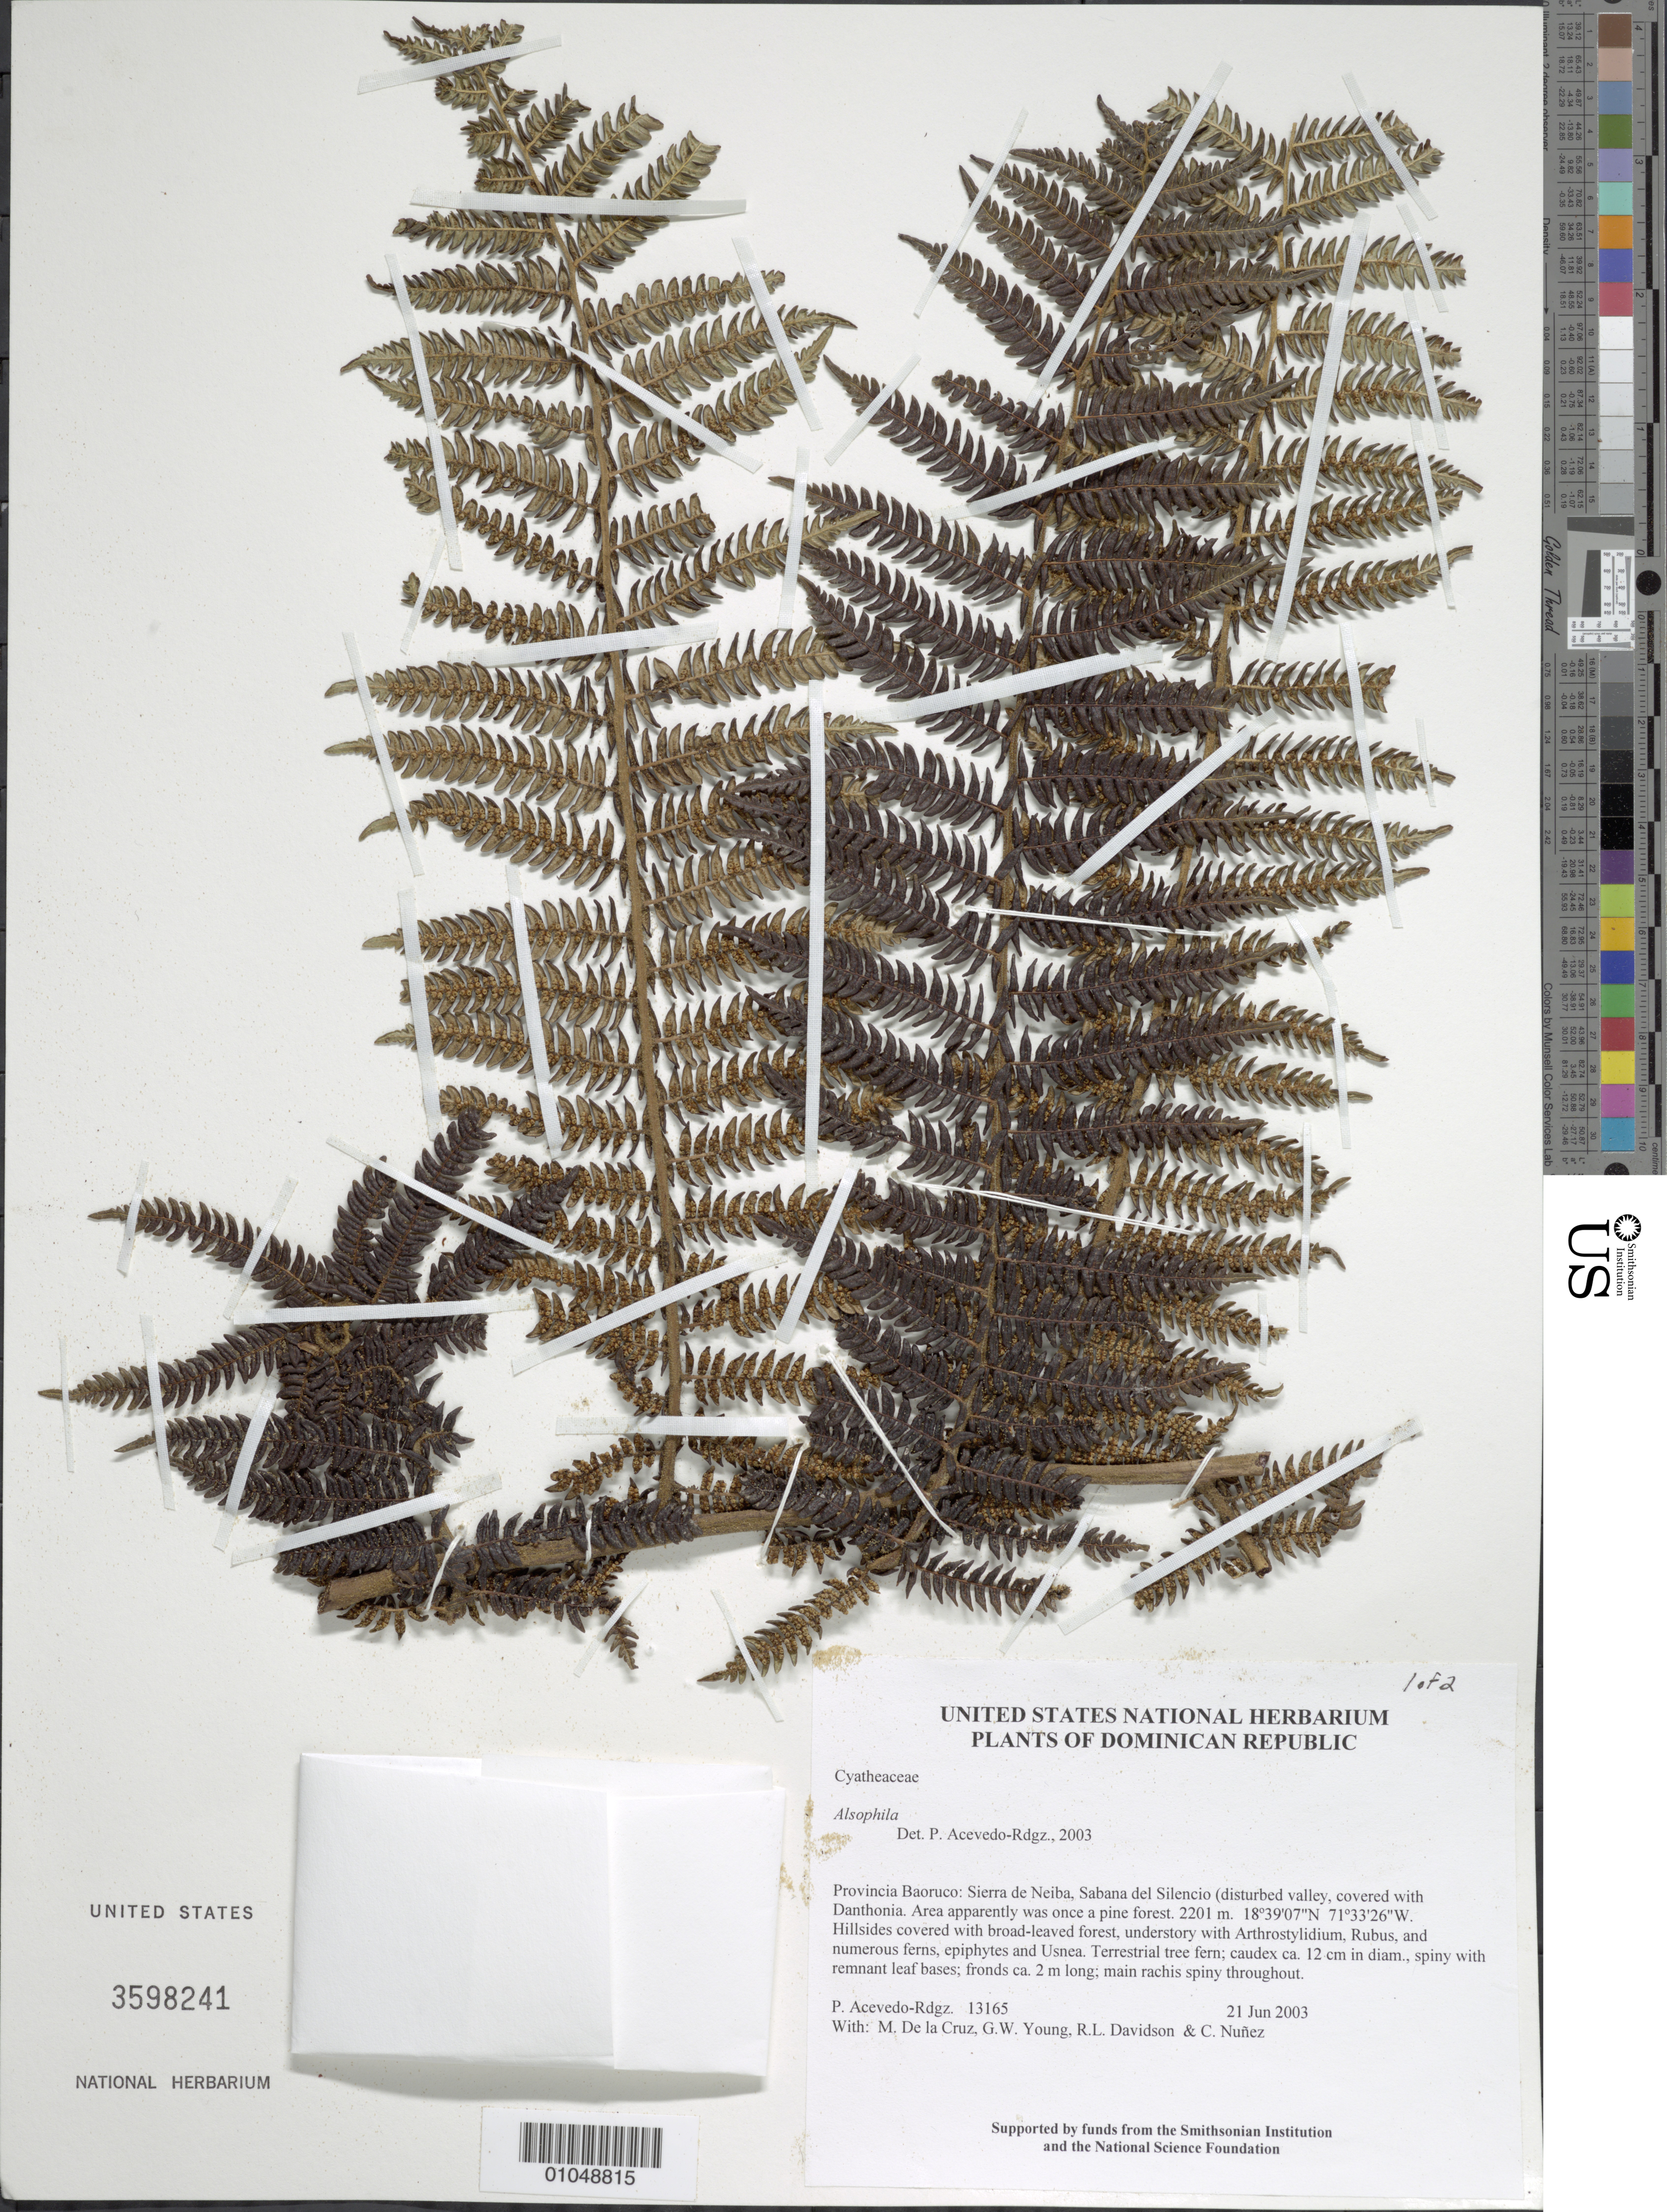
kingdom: Plantae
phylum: Tracheophyta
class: Polypodiopsida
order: Cyatheales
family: Cyatheaceae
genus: Cyathea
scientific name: Cyathea sp.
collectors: P. Acevedo-Rodr., M. de la Cruz, J. Rawlins, G. Young, R. Davidson & C. Nunez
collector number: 13165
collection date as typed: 21 Jun 2003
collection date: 2003-06-21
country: Dominican Republic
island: Hispaniola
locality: Provincia Baoruco: Sierra de Neiba, Sabana del Silencio (disturbed valley, covered with Danthonia. Area apparently was once a pine forest.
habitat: Hillsides covered with broad-leaved forest, understory with Arthrostylidium, Rubus, and numerous ferns, epiphytes and Usnea.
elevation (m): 2201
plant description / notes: US, NY, K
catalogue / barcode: US 3598241